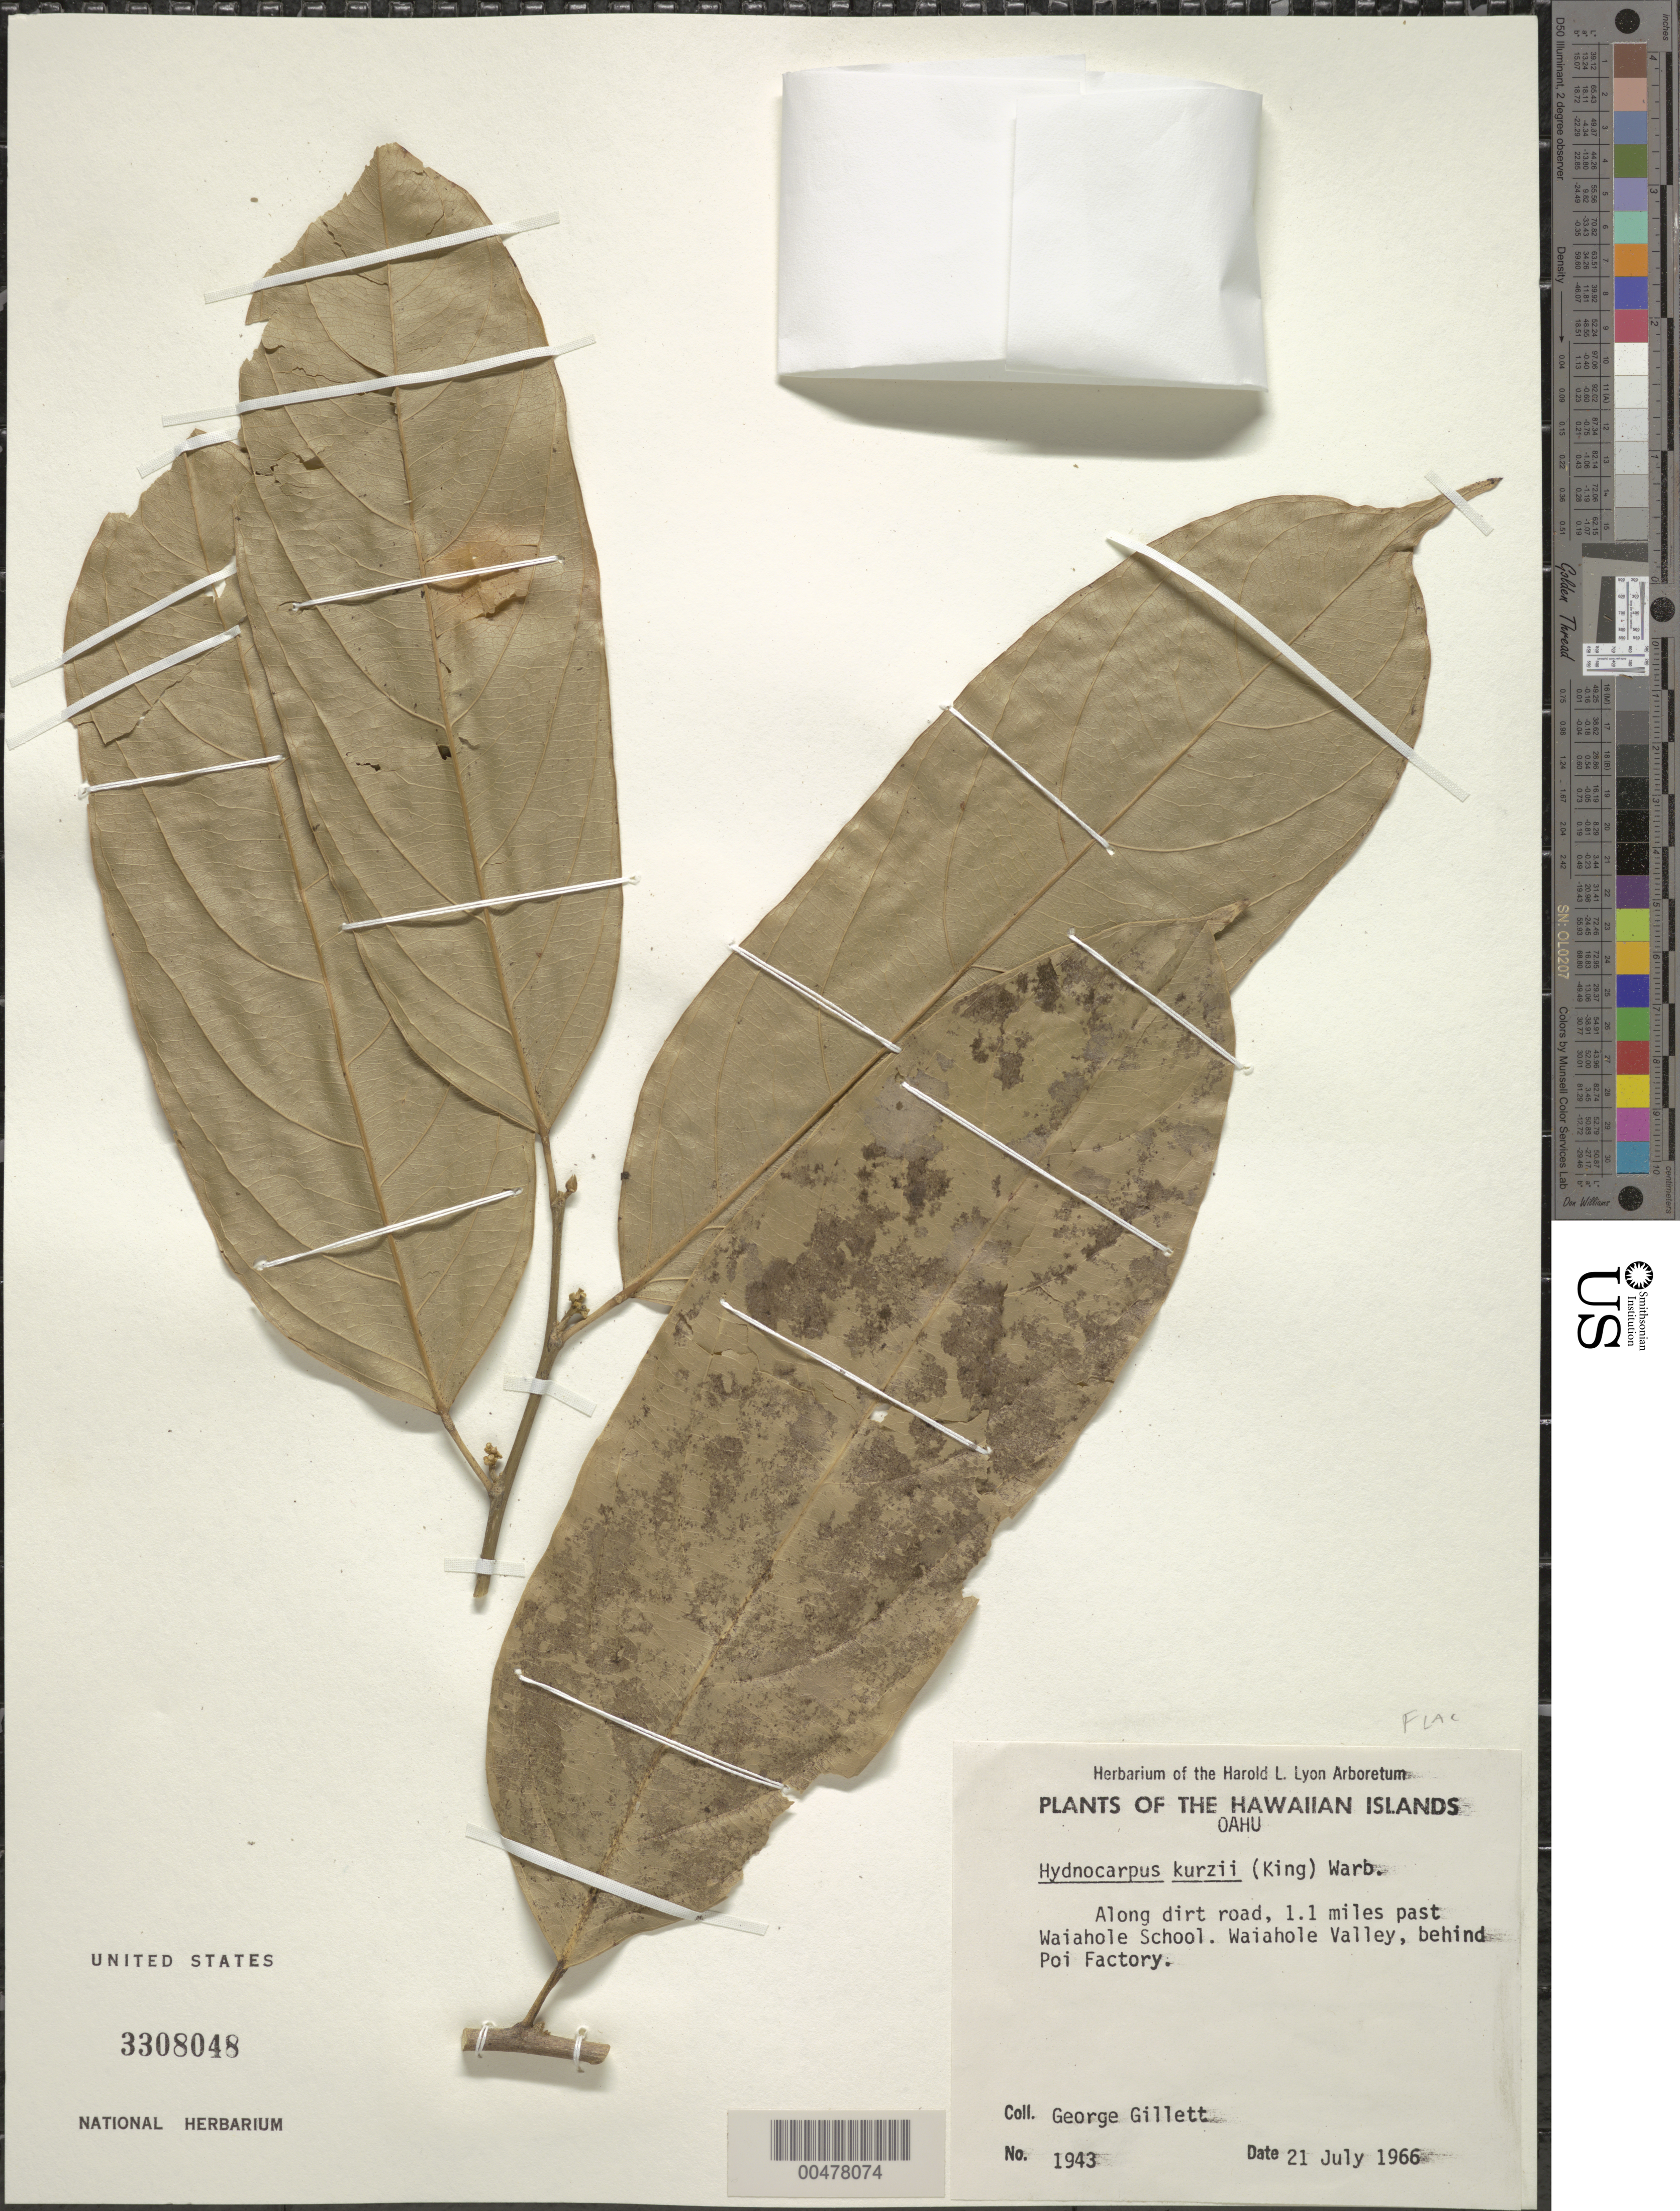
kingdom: Plantae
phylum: Tracheophyta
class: Magnoliopsida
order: Malpighiales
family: Achariaceae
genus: Hydnocarpus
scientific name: Hydnocarpus kurzii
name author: (King) Warb.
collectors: G. Gillett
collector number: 1943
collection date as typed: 21 Jul 1966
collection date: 1966-07-21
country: United States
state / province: Hawaii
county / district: Honolulu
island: Oahu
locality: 1.1 mi past Waiahole School, Waiahole Valley, behind Poi Factory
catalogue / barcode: US 3308048